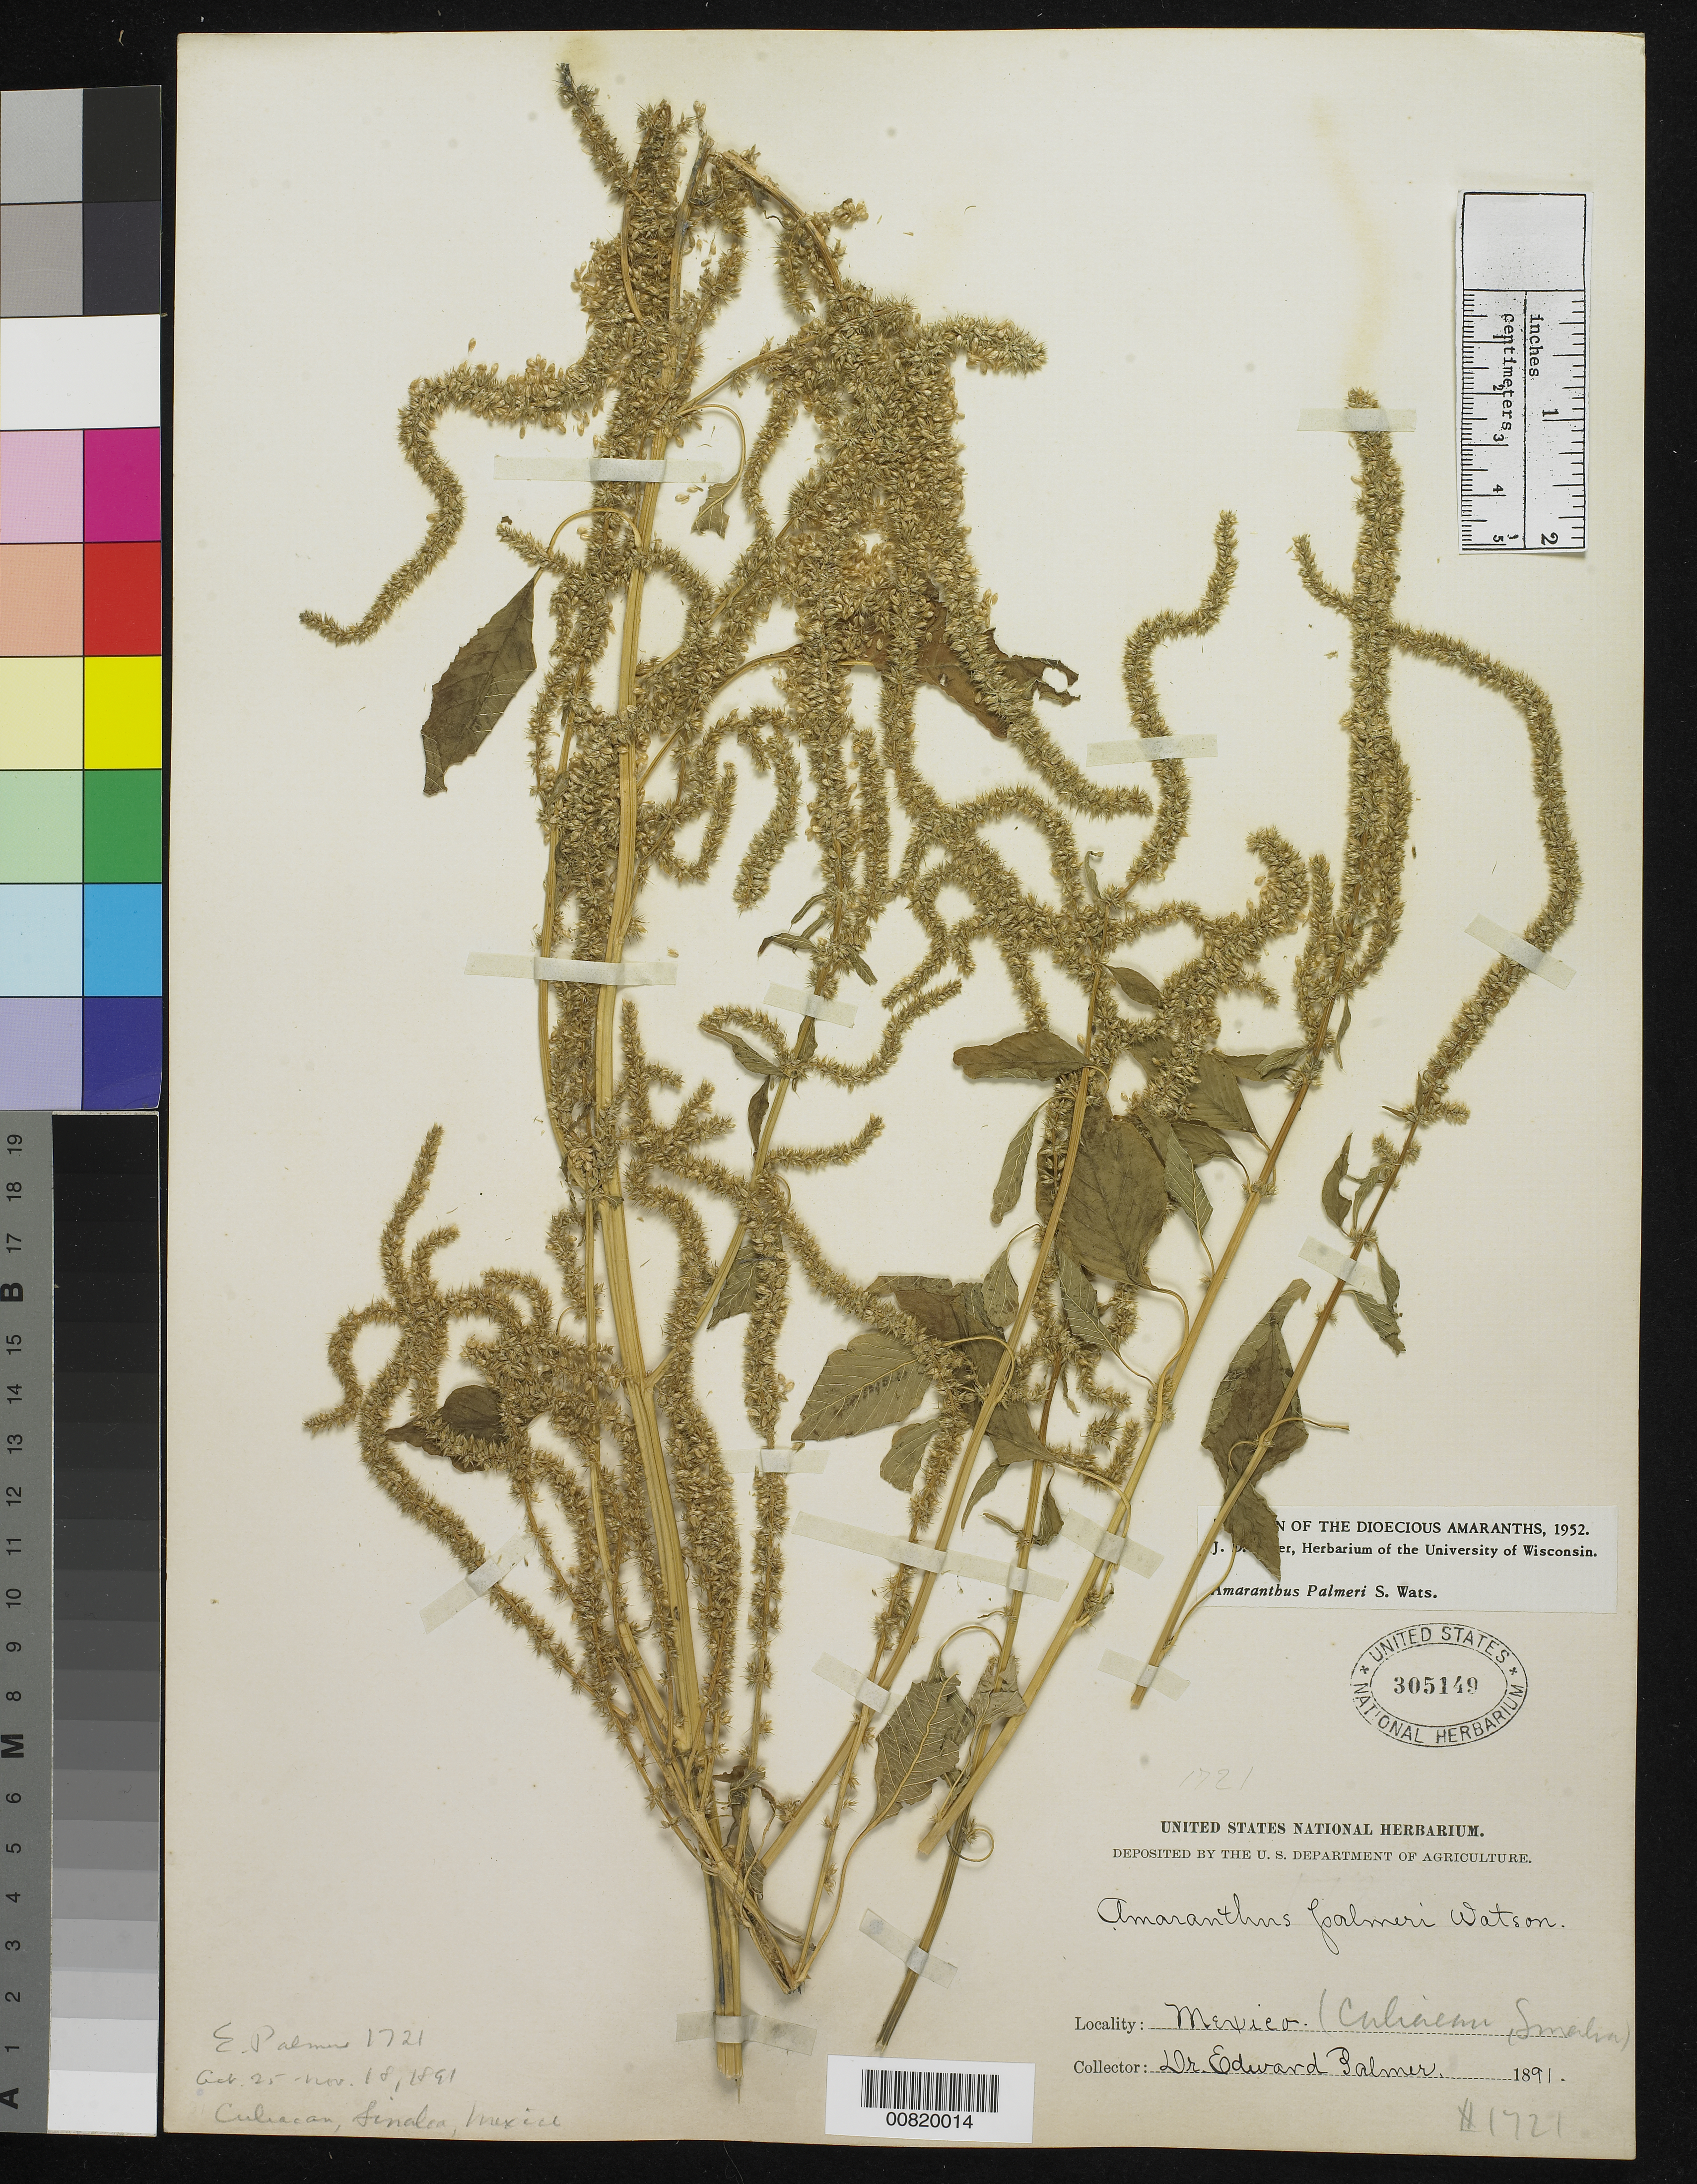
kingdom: Plantae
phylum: Tracheophyta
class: Magnoliopsida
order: Caryophyllales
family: Amaranthaceae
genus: Amaranthus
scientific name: Amaranthus palmeri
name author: S. Watson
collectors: E. Palmer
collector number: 1721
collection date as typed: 25 Oct 1891 to 18 Nov 1891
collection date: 1891-10-25/1891-11-18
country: Mexico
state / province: Sinaloa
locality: Culiacan, Sinaloa.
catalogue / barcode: US 305149